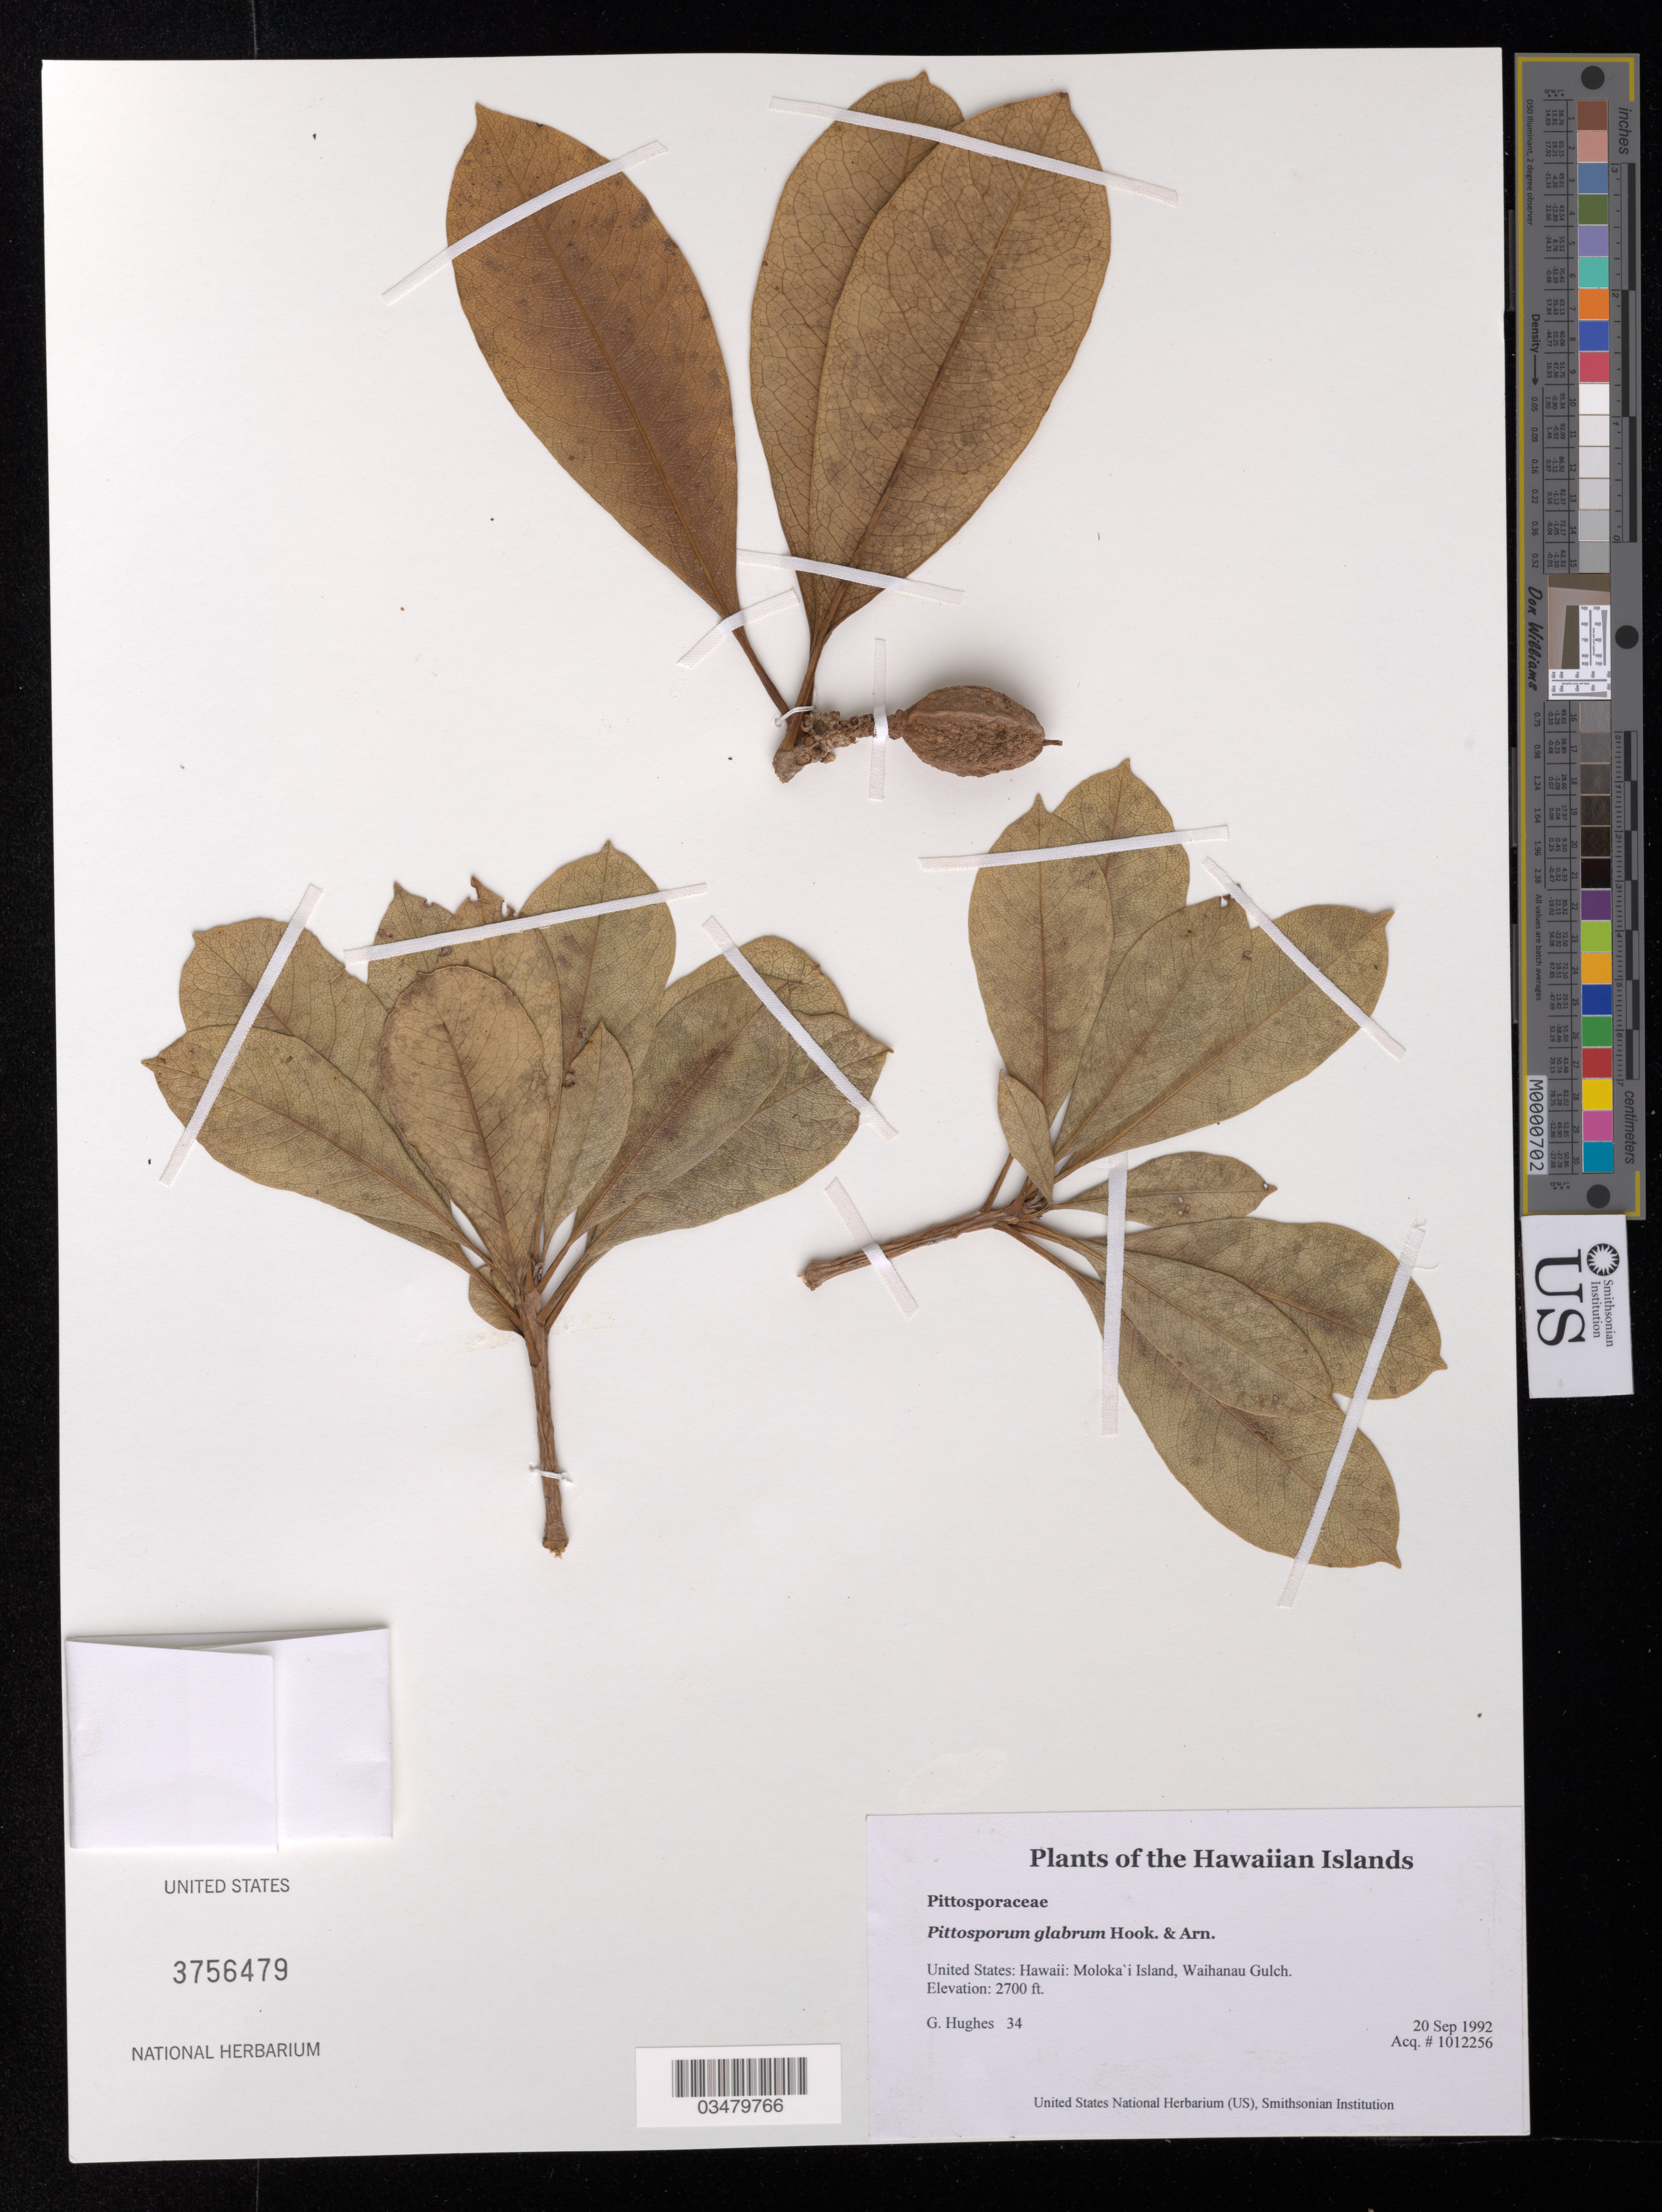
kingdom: Plantae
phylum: Tracheophyta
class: Magnoliopsida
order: Apiales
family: Pittosporaceae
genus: Pittosporum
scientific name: Pittosporum glabrum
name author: Hook. & Arn.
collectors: G. Hughes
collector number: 34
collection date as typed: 9-20-92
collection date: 1992-09-20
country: United States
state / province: Hawaii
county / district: Maui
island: Moloka'i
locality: Waihanau gulch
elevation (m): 823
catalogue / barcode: US 3756479